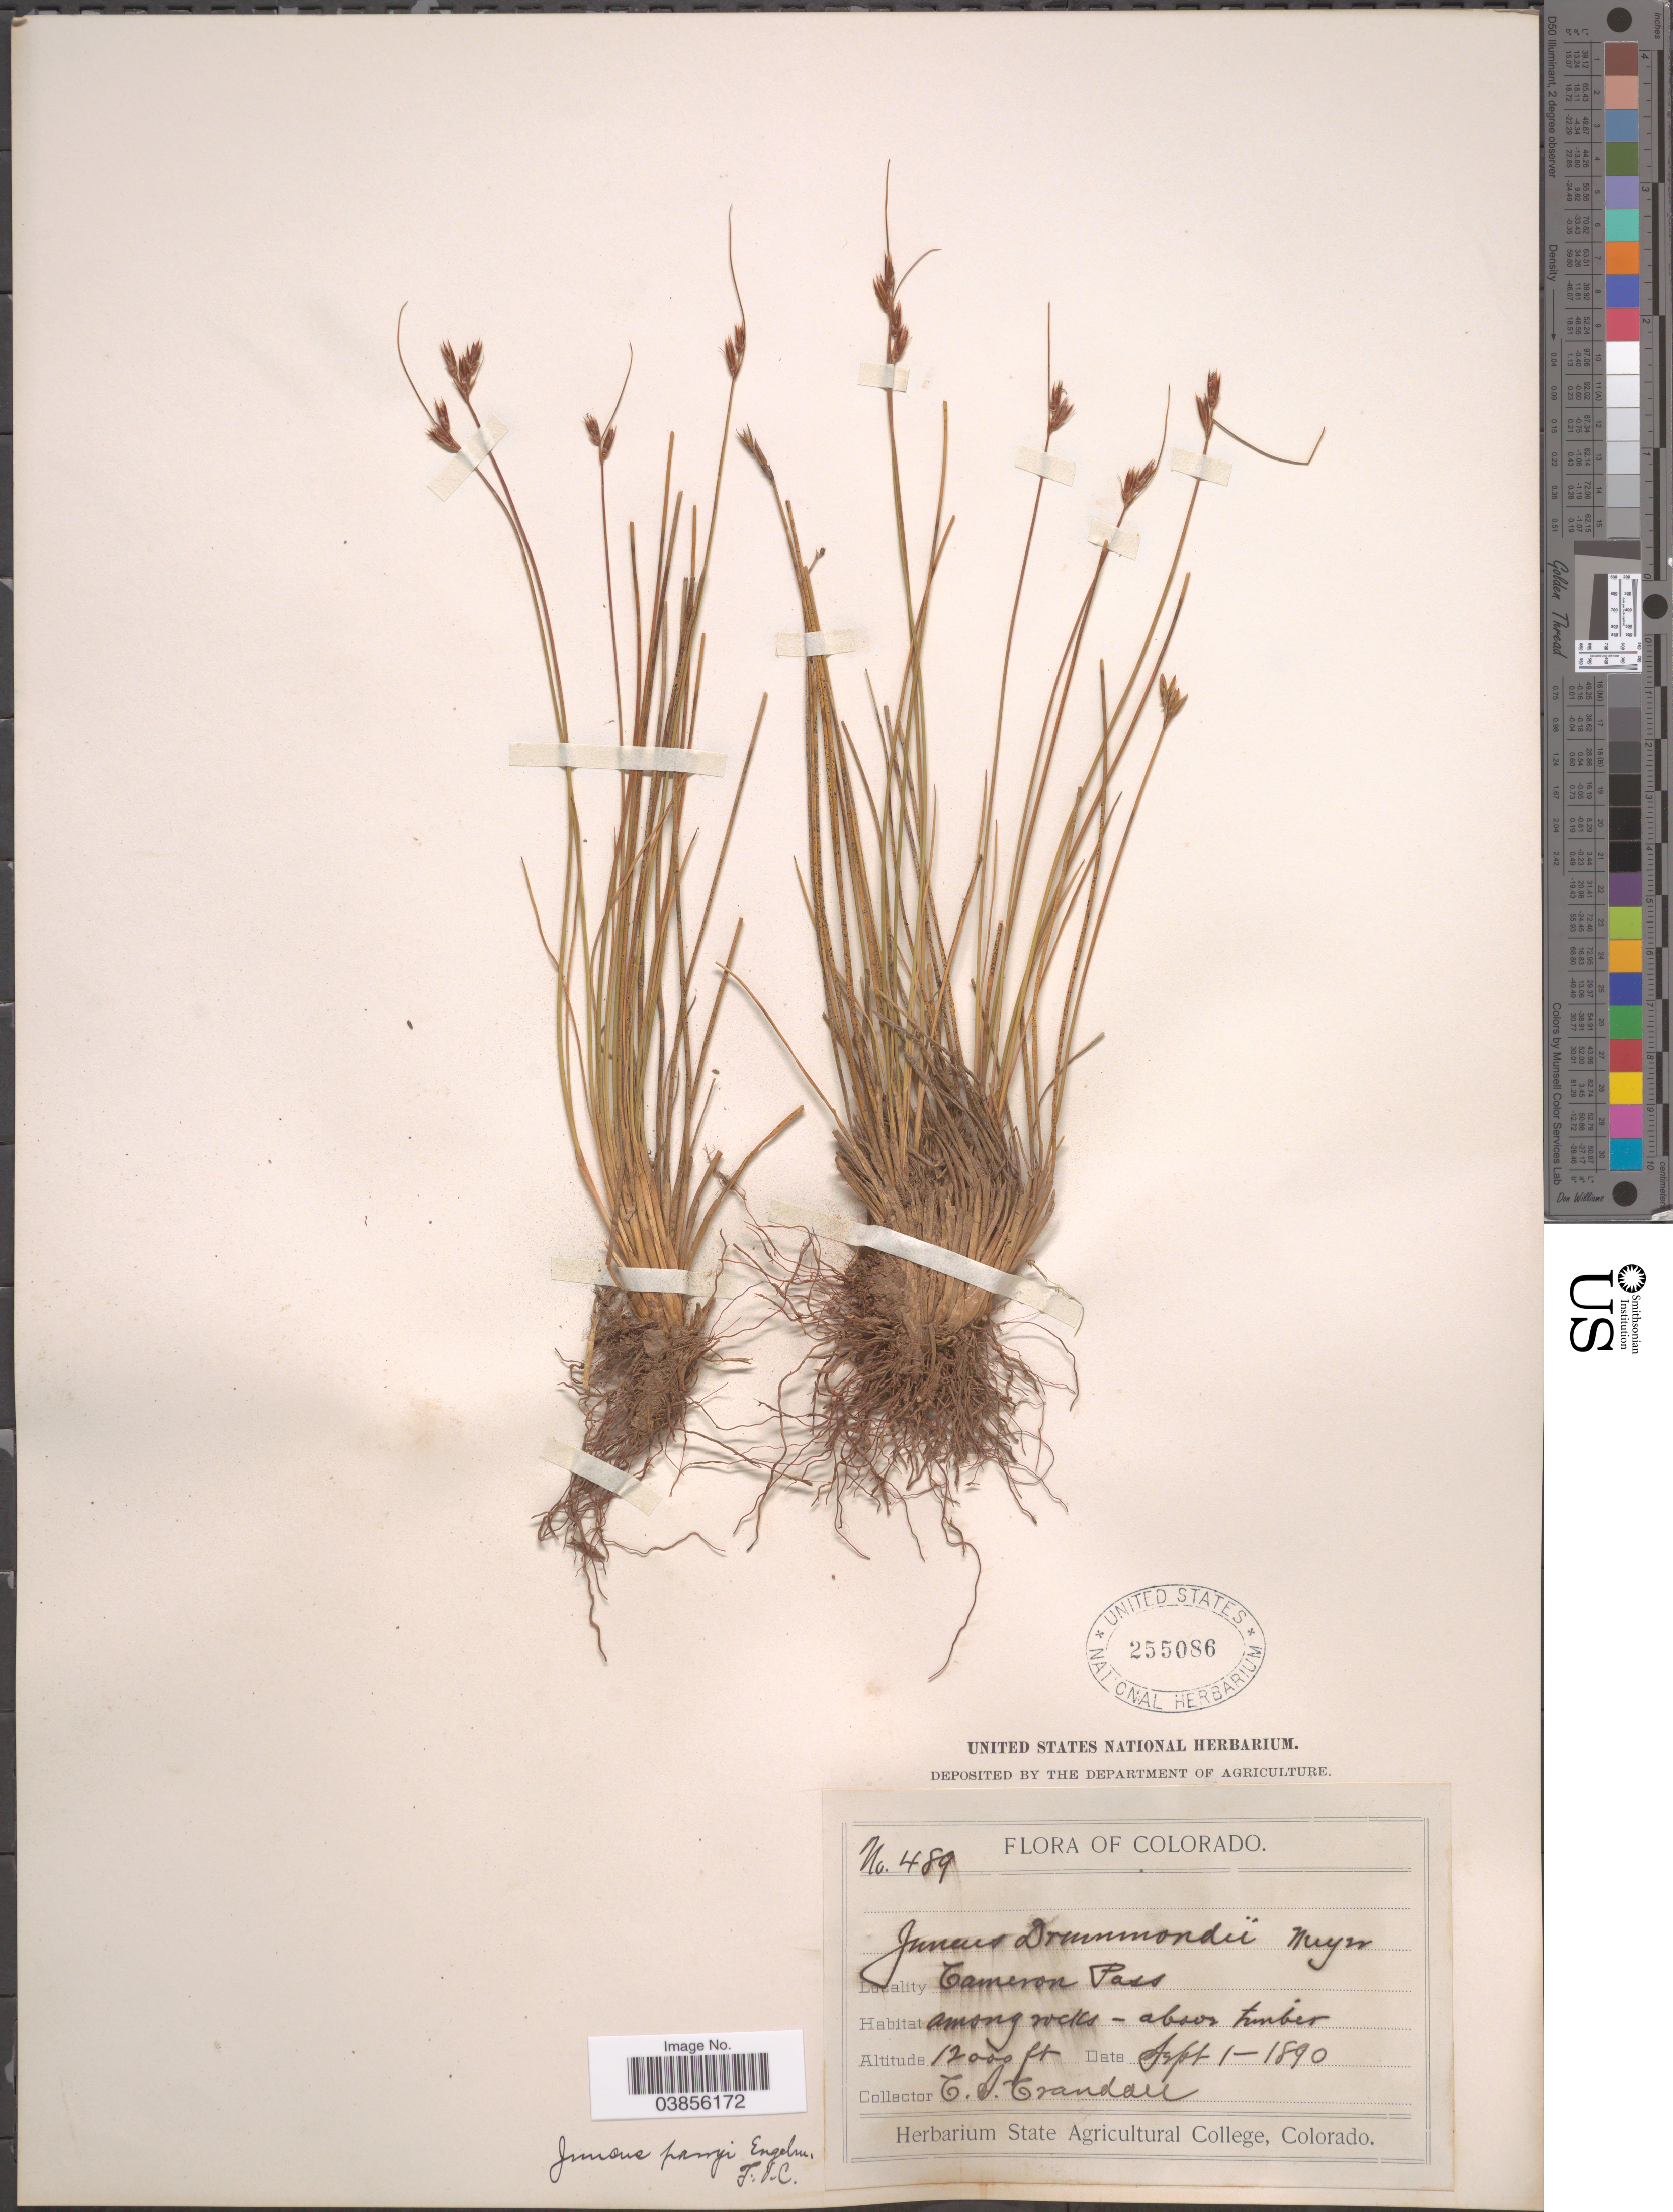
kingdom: Plantae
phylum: Tracheophyta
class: Liliopsida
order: Poales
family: Juncaceae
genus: Juncus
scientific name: Juncus parryi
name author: Engelm.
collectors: C. Crandall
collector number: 489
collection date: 1890-09-01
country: United States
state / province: Colorado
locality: Cameron Pass.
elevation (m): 3658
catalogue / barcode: US 255086